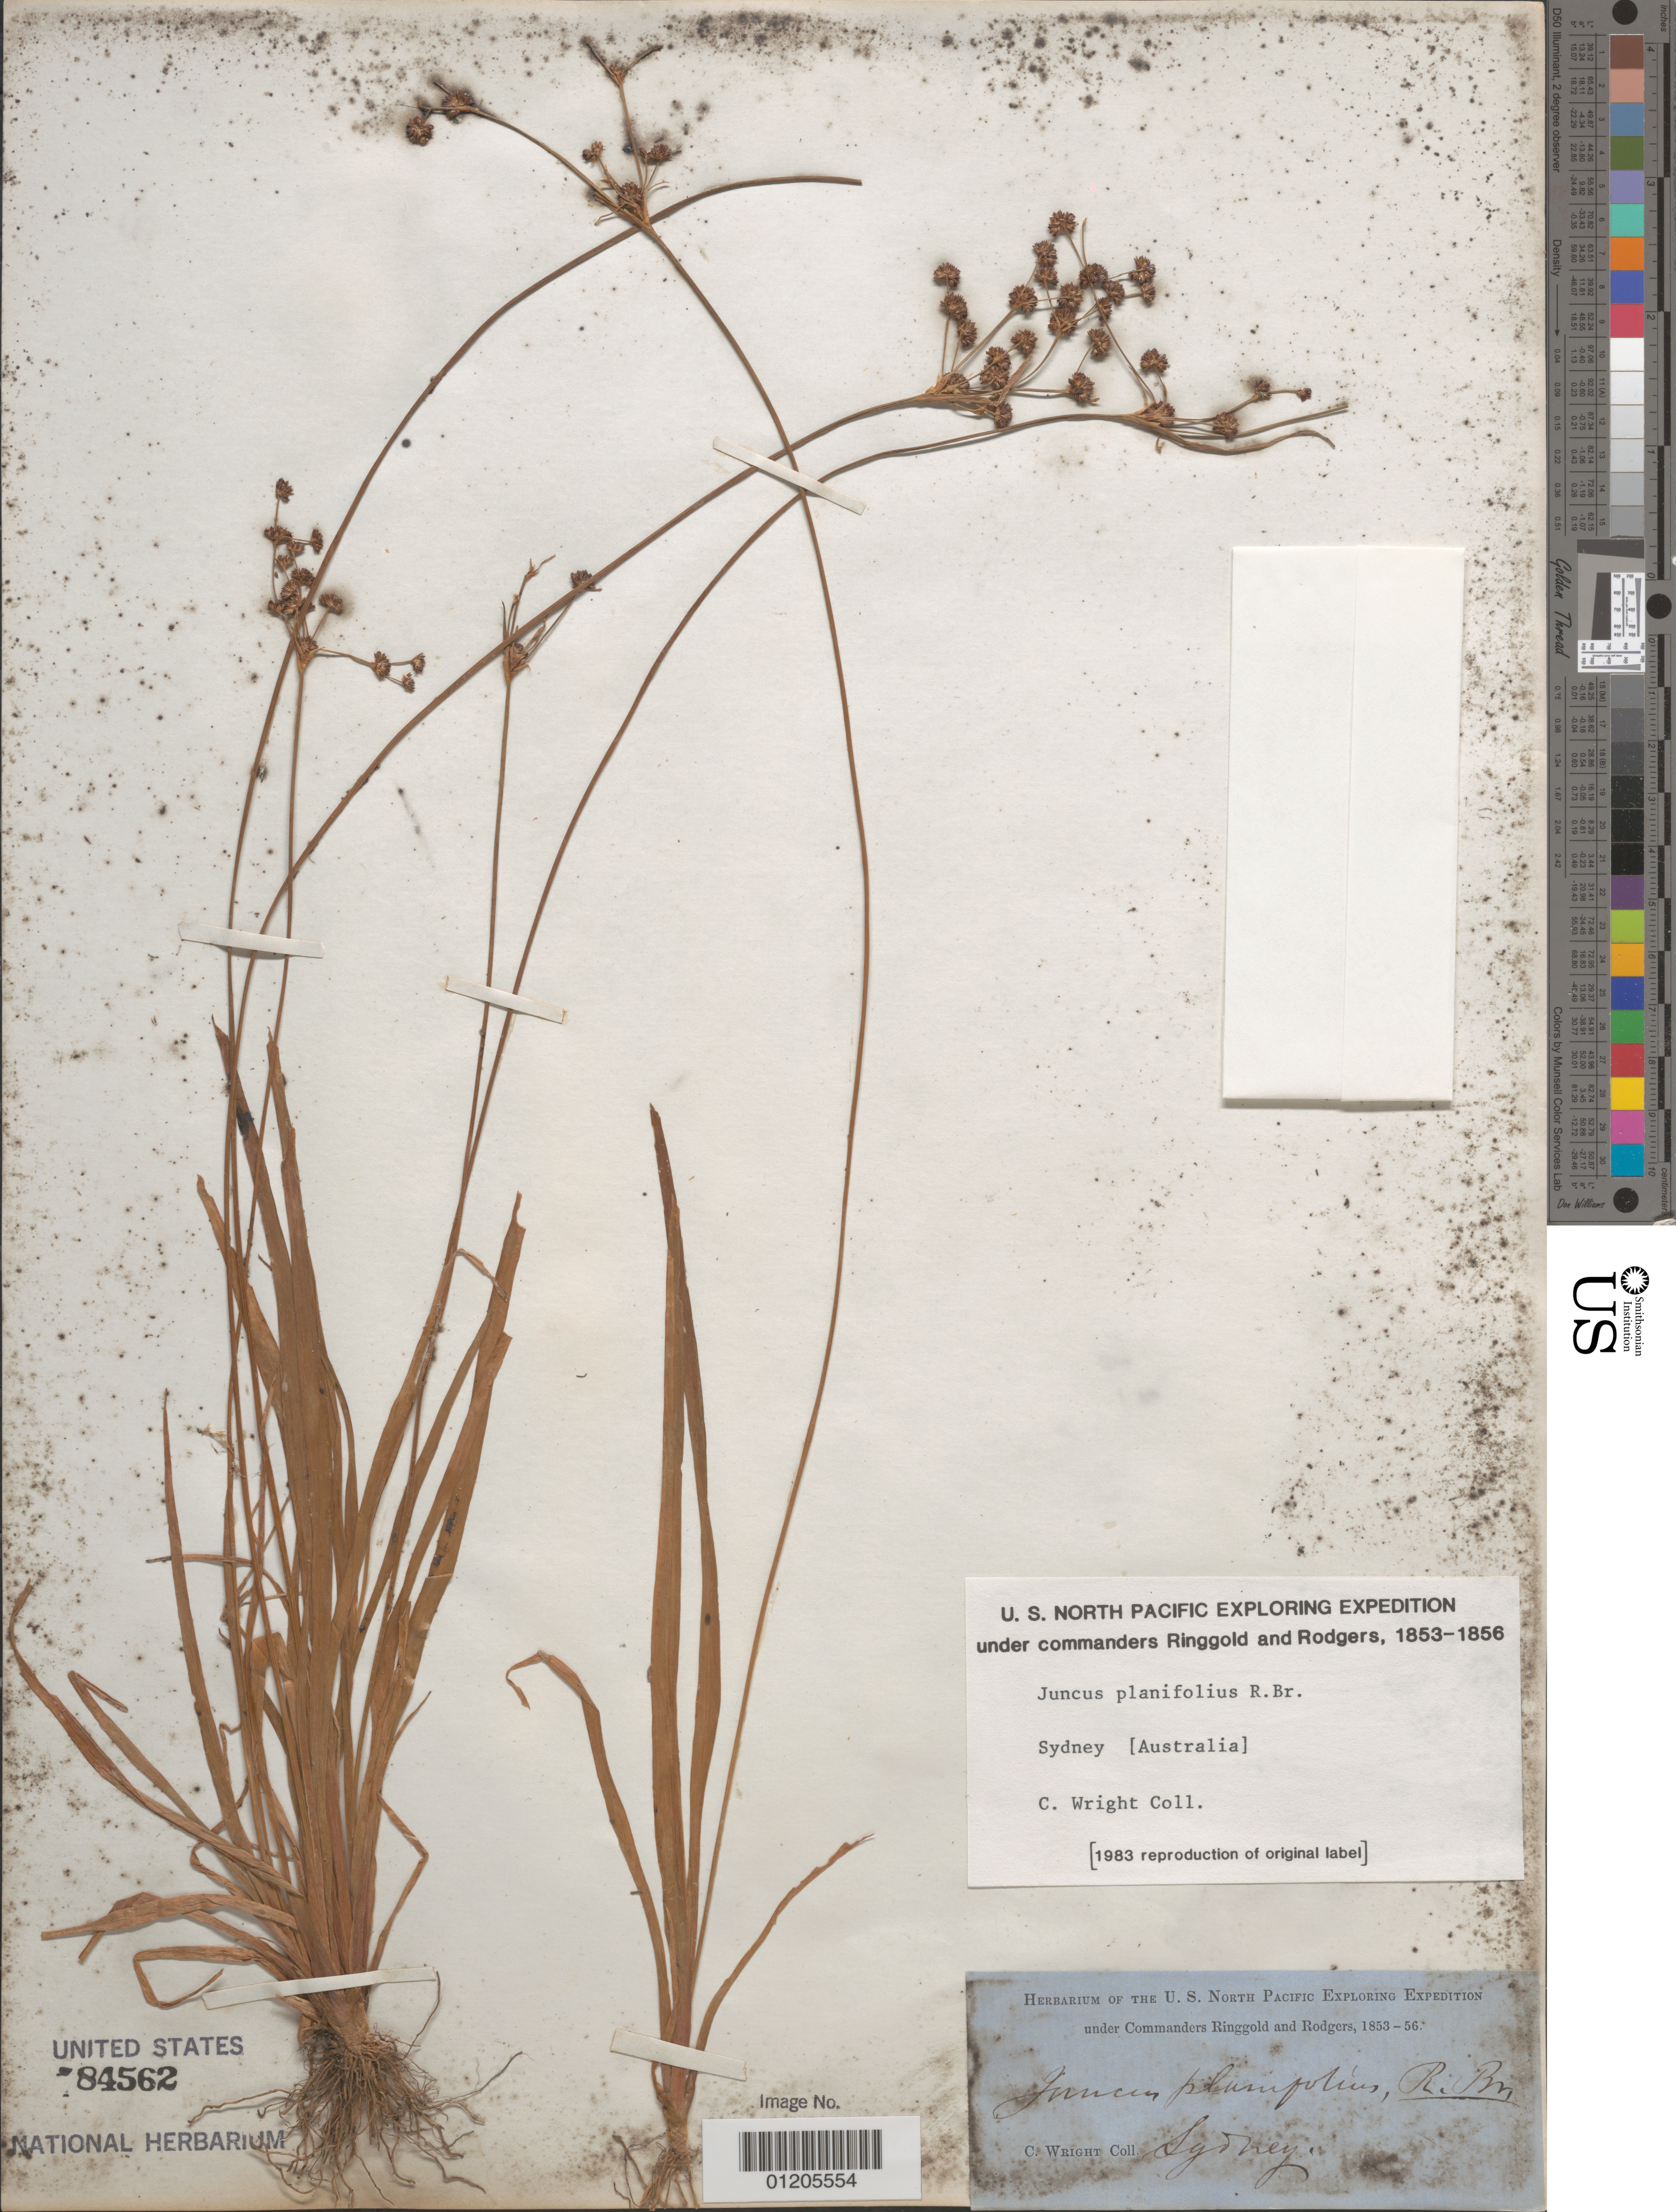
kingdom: Plantae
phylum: Tracheophyta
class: Liliopsida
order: Poales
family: Juncaceae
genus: Juncus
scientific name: Juncus planifolius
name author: R. Br.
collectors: C. Wright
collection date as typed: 1853 to -- -- 1856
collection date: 1853/1856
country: Australia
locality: Sydney.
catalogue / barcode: US 84562